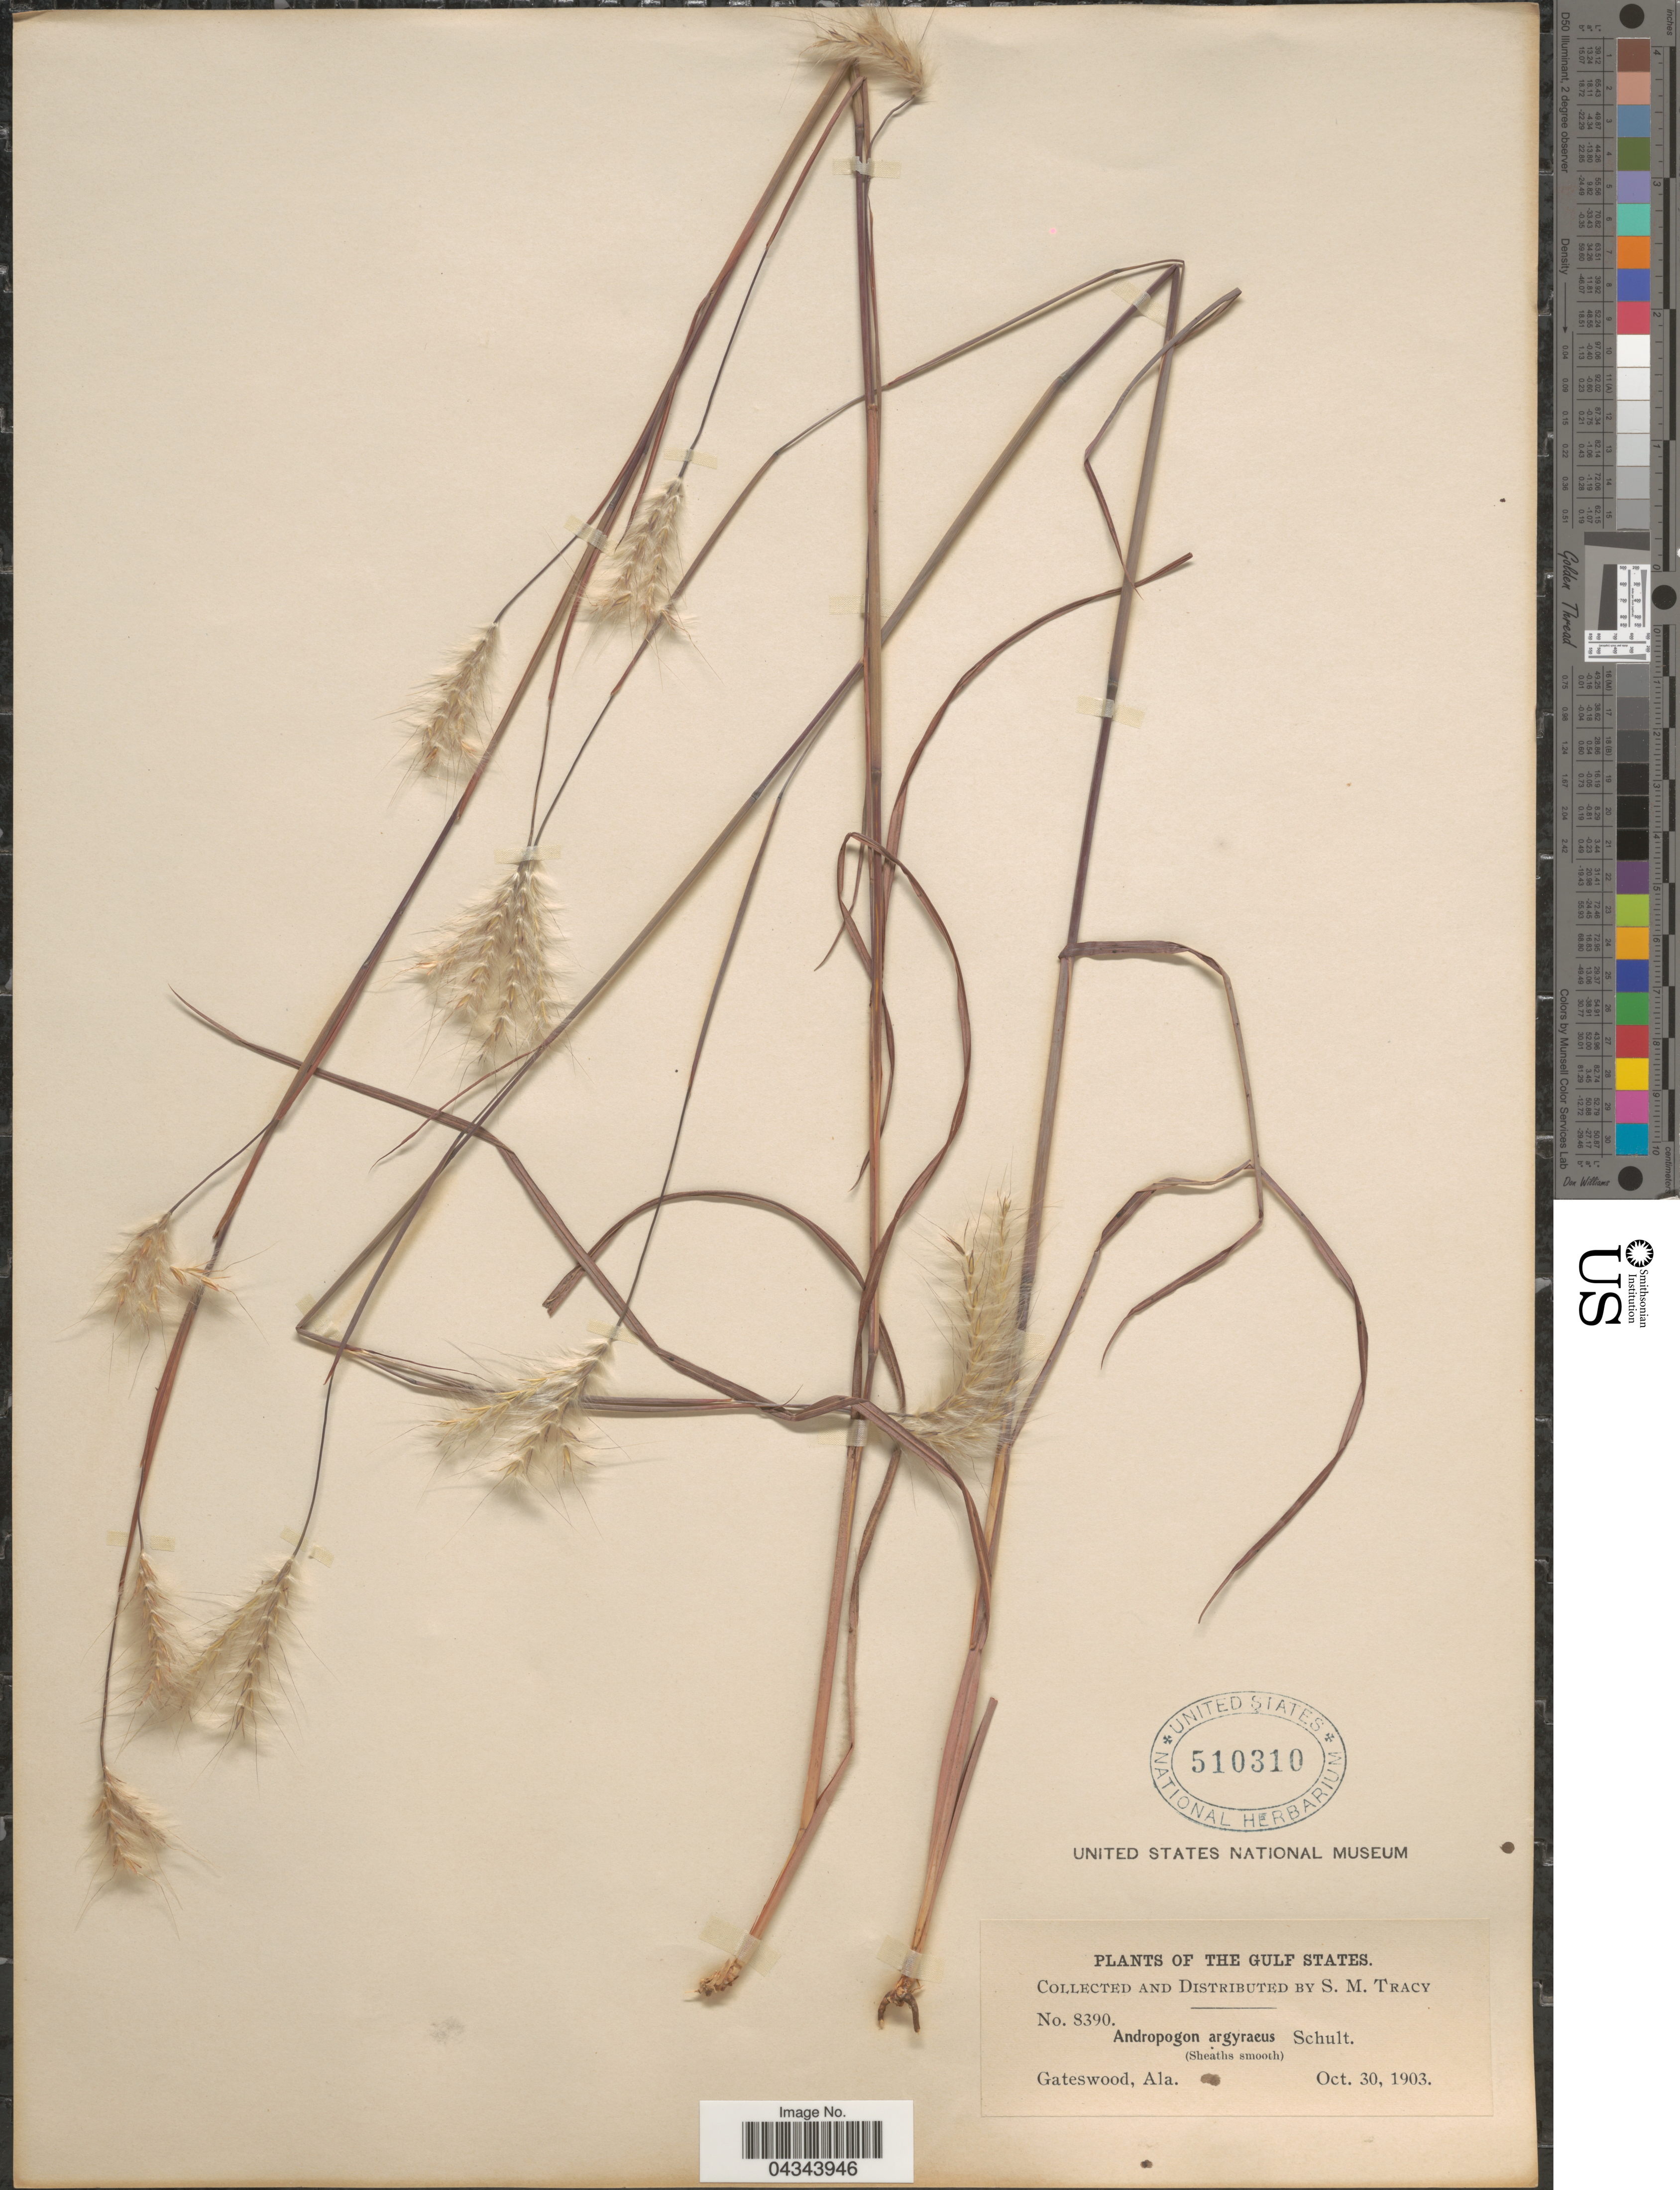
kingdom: Plantae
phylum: Tracheophyta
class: Liliopsida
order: Poales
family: Poaceae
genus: Andropogon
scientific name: Andropogon ternarius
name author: Michx.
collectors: S. M. Tracy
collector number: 8390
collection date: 1903-10-30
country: United States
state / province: Alabama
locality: Gulf States. Gateswood.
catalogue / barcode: US 510310